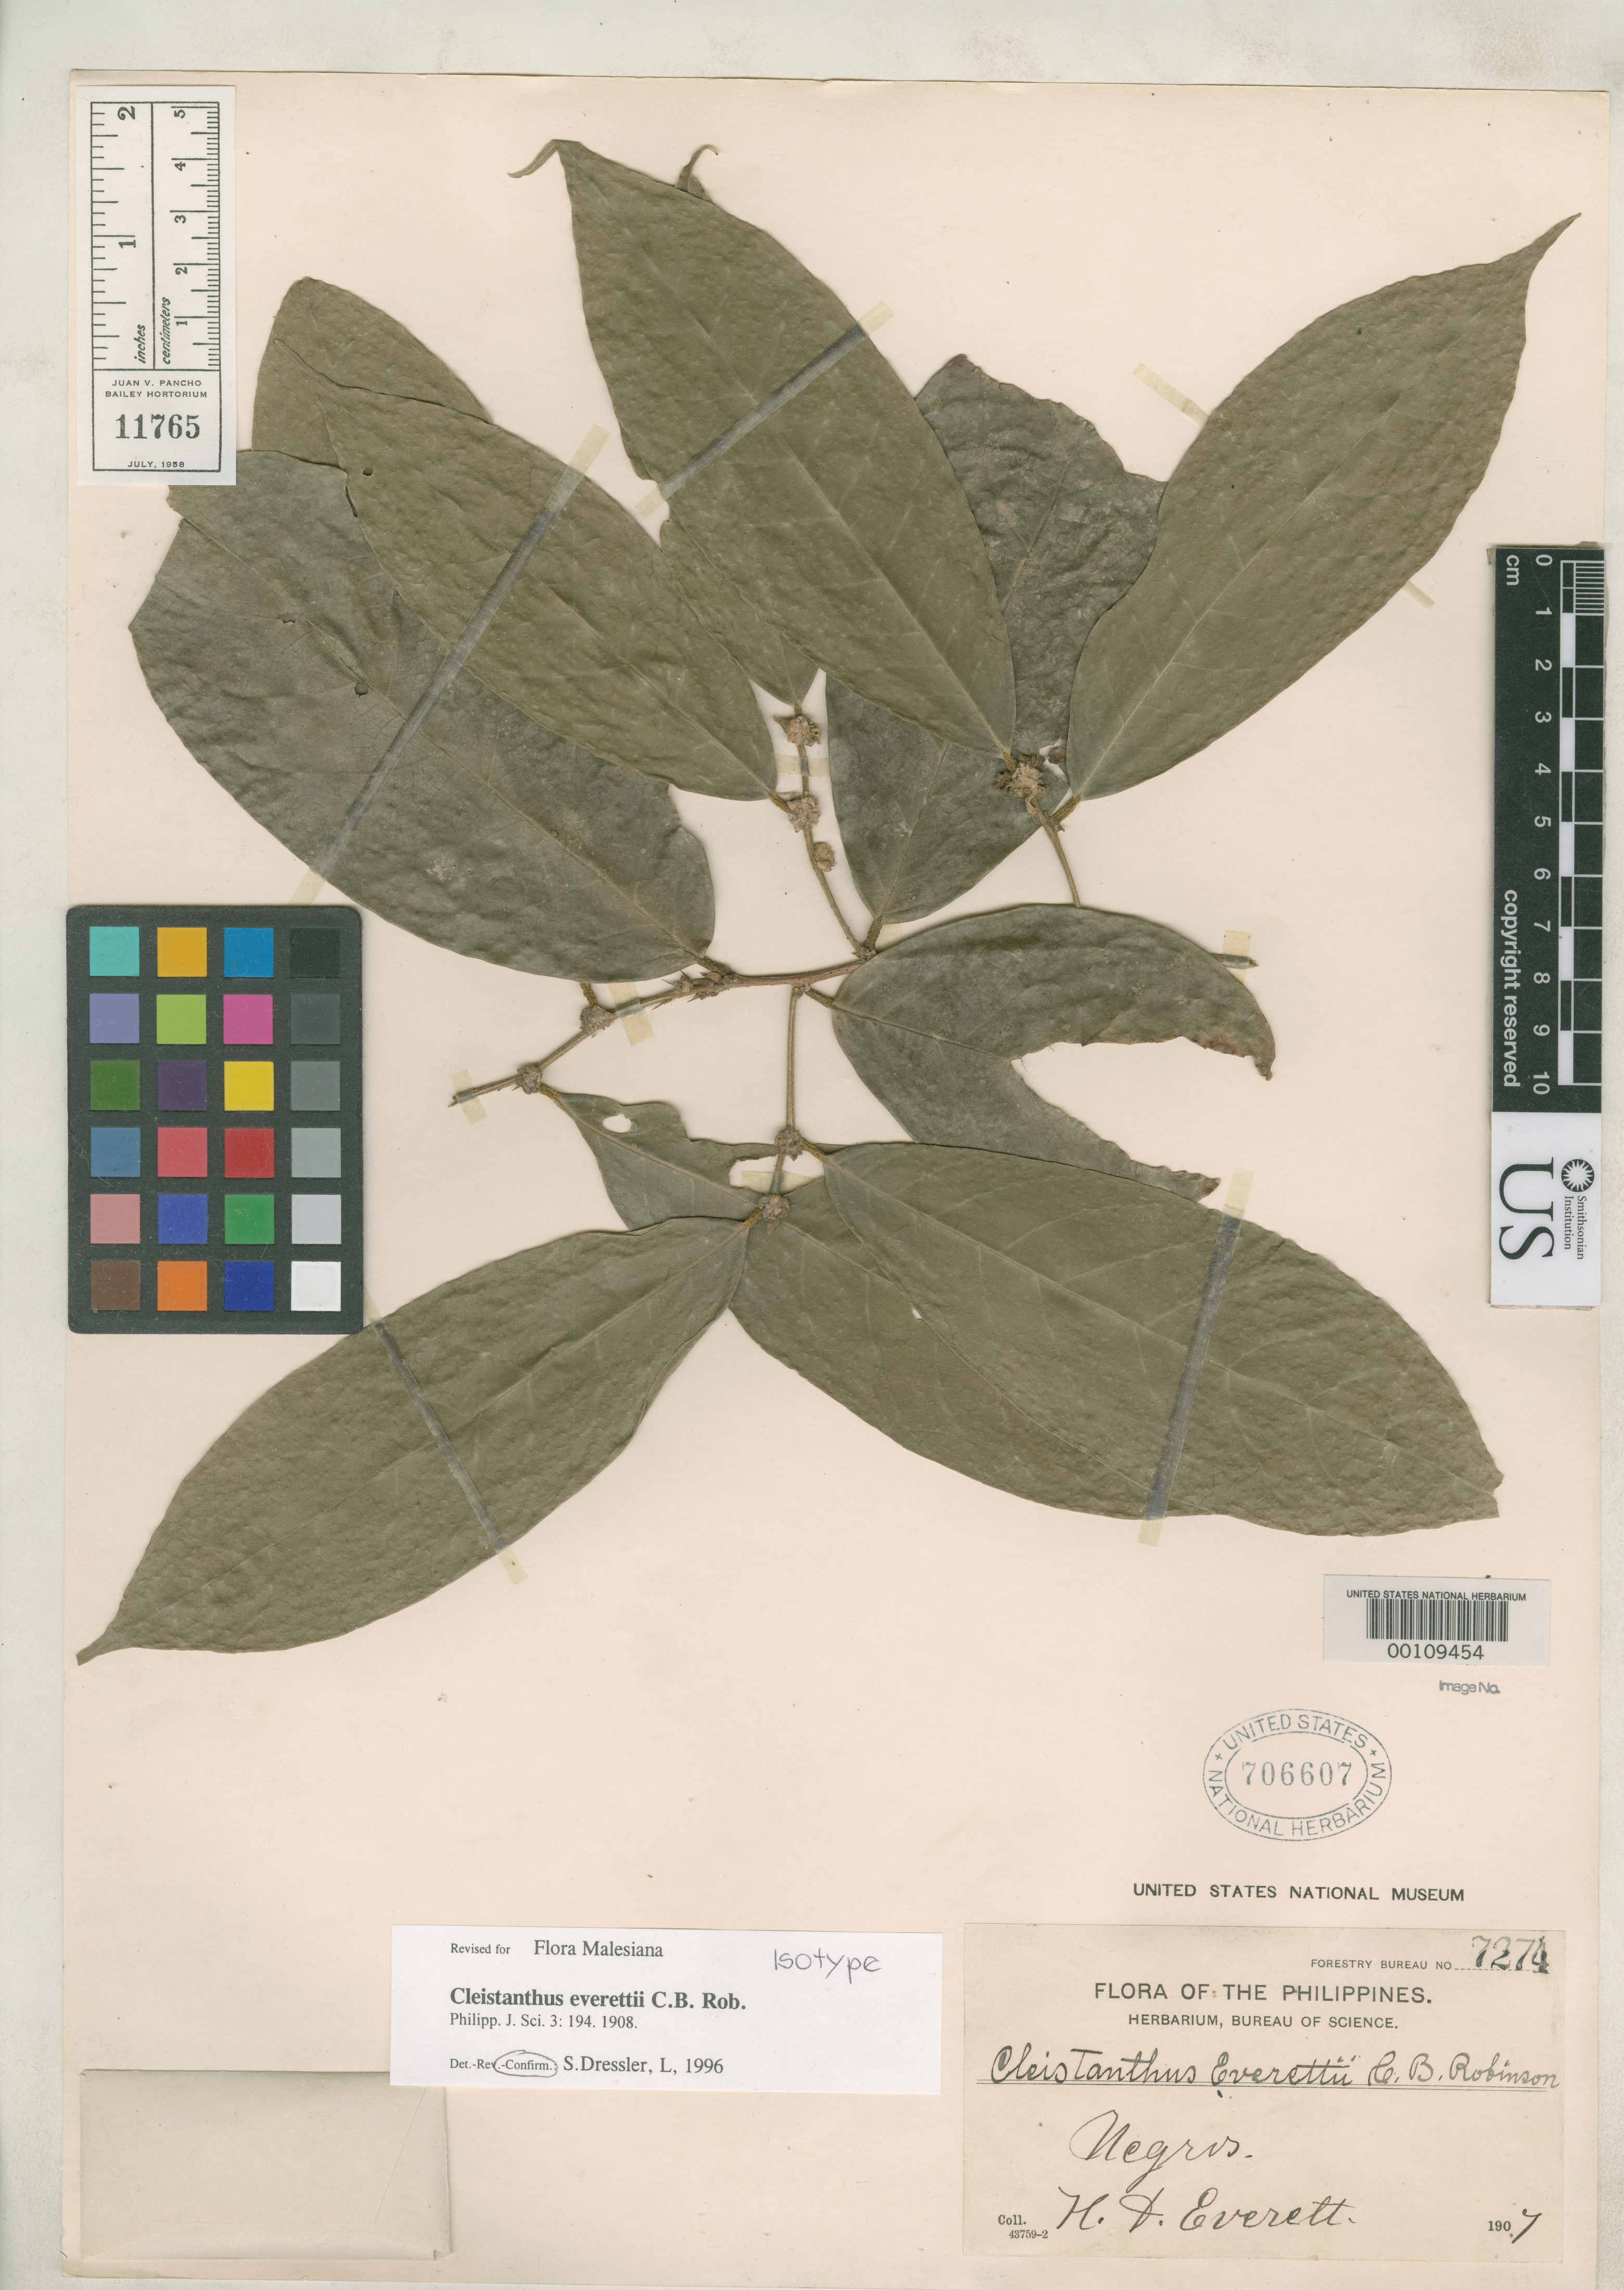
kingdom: Plantae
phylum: Tracheophyta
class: Magnoliopsida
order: Malpighiales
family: Phyllanthaceae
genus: Cleistanthus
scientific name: Cleistanthus everettii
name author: C.B. Rob.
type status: Isolectotype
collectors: H. Everett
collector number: For. Bur. 7274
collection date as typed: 21 May 1907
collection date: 1907-05-21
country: Philippines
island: Negros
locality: Himugaan River.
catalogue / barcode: US 706607